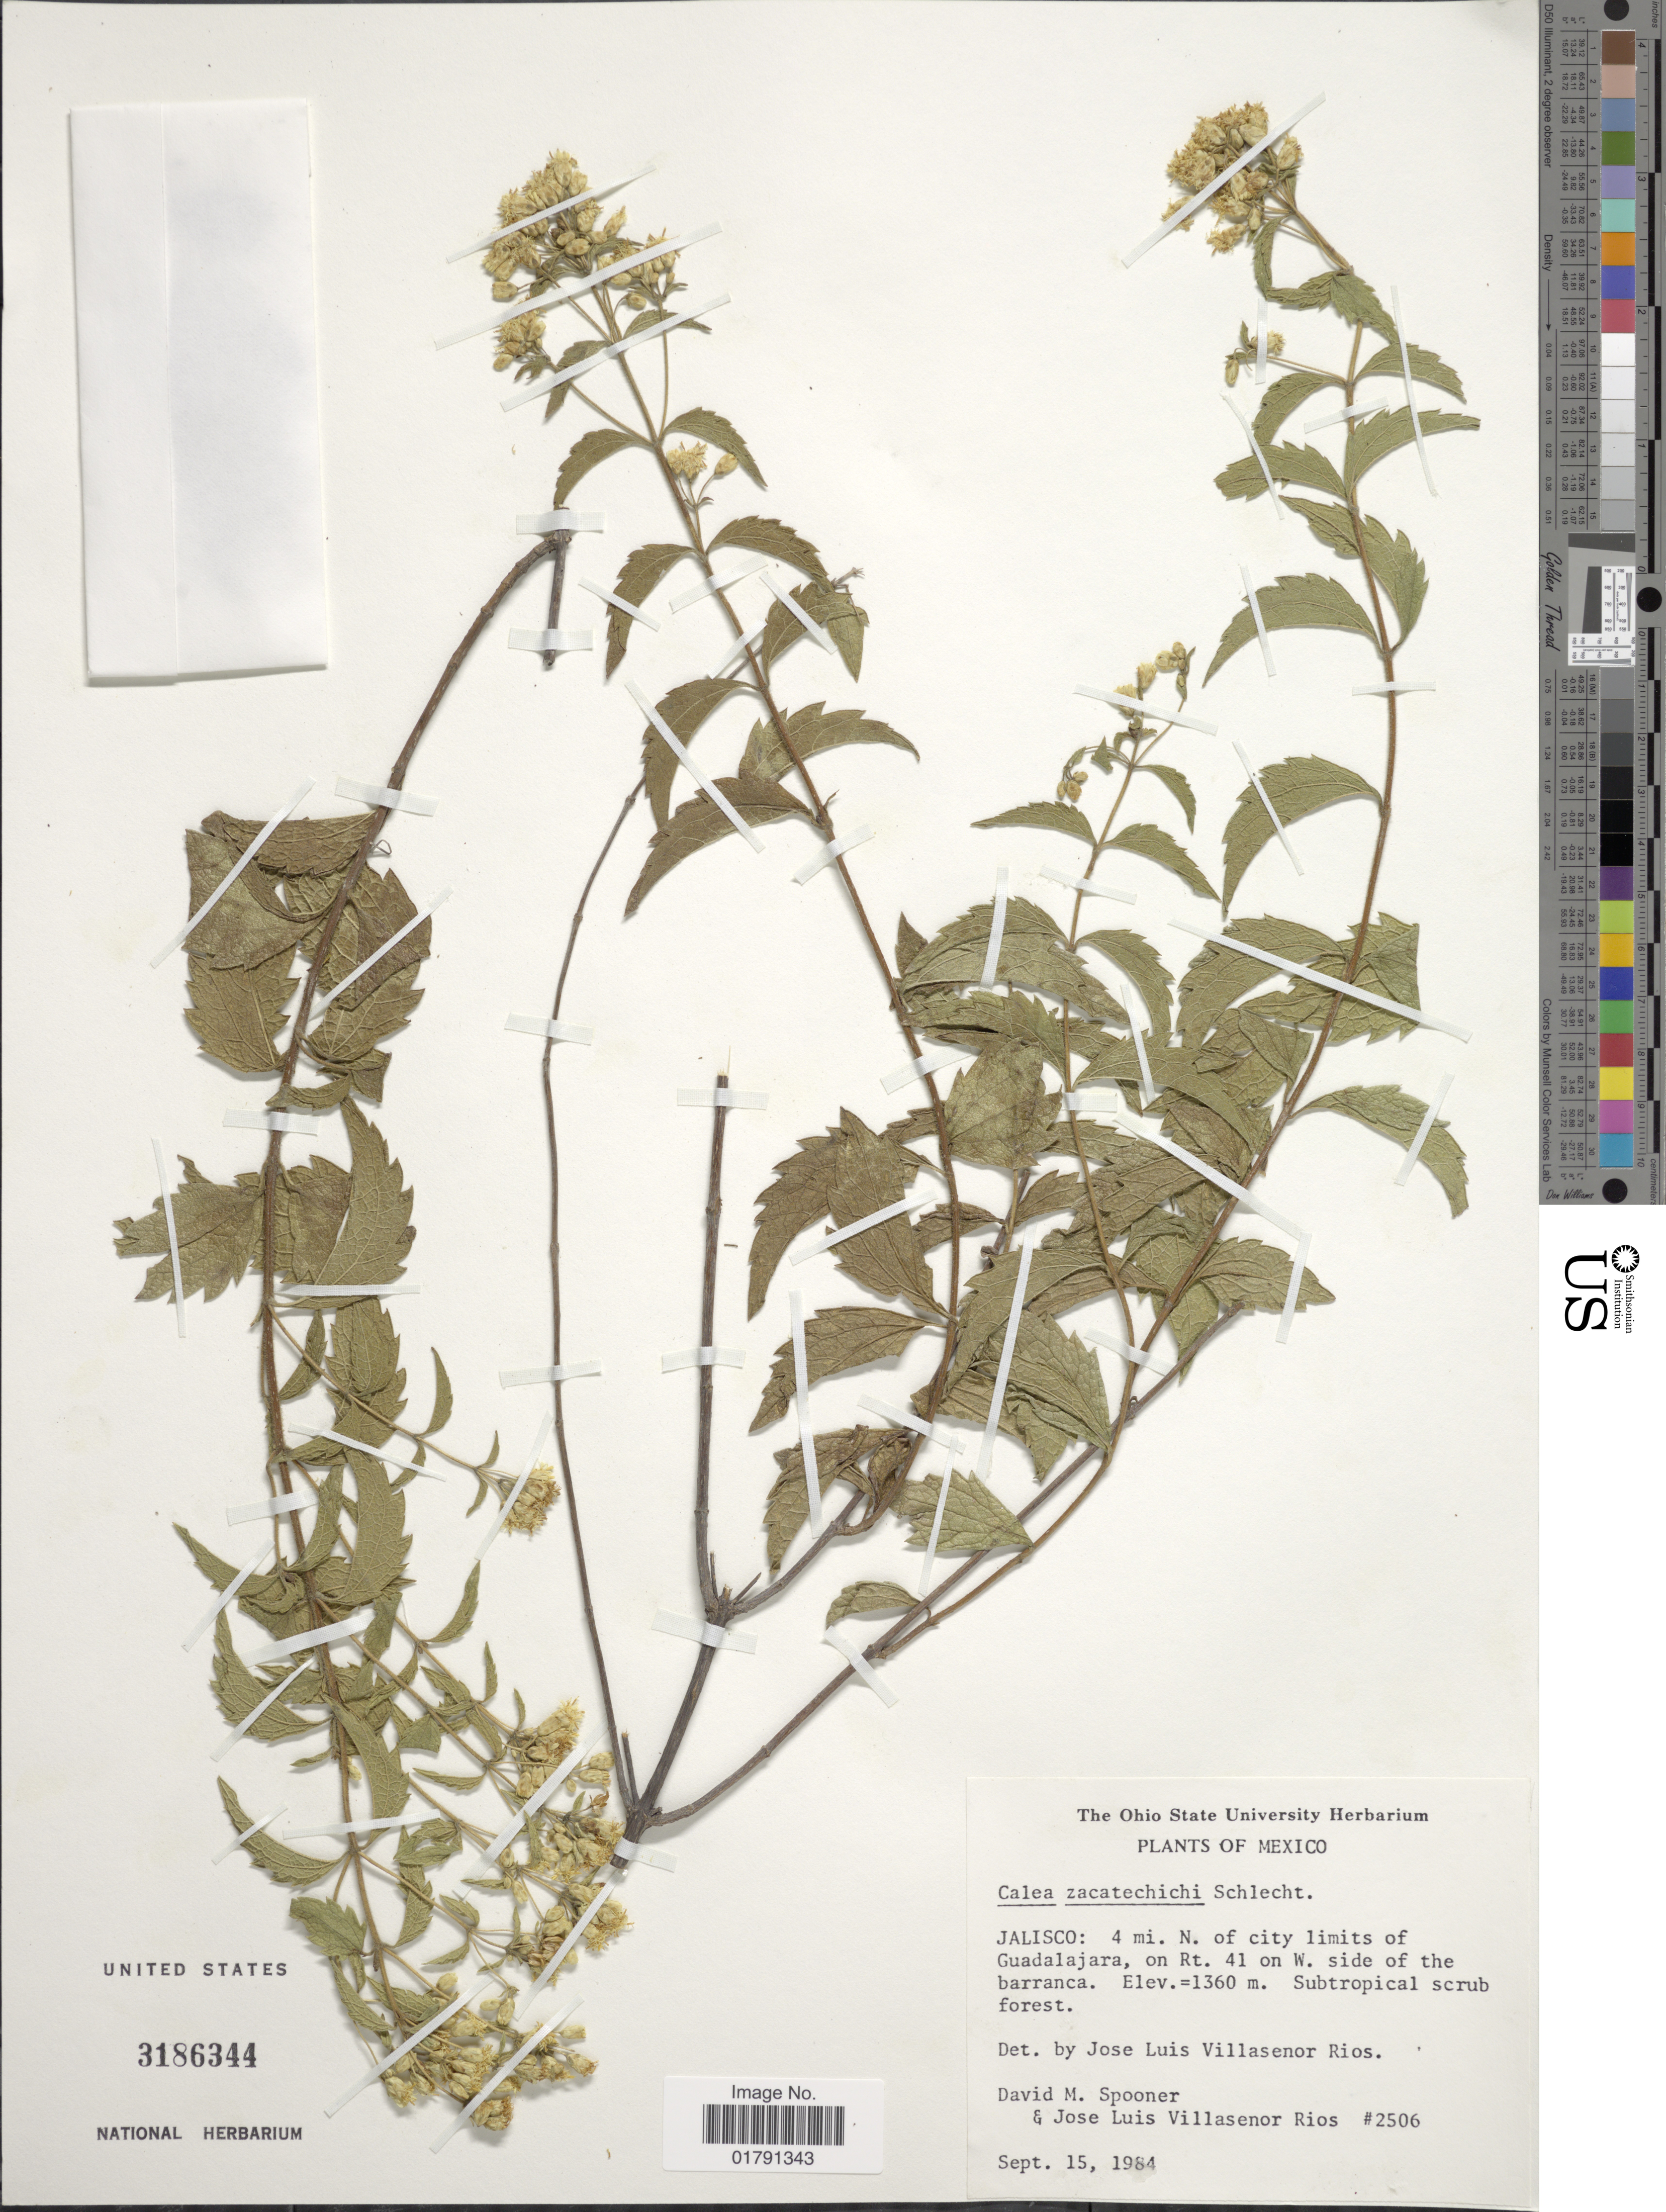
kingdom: Plantae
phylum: Tracheophyta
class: Magnoliopsida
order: Asterales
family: Asteraceae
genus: Calea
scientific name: Calea ternifolia var. ternifolia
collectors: D. Spooner & J. L. Villasenor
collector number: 2506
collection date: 1984-09-15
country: Mexico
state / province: Jalisco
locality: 4 mi N of city limits of Guadalajara, on Rt. 41 on W side of the barranca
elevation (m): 1360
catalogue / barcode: US 3186344